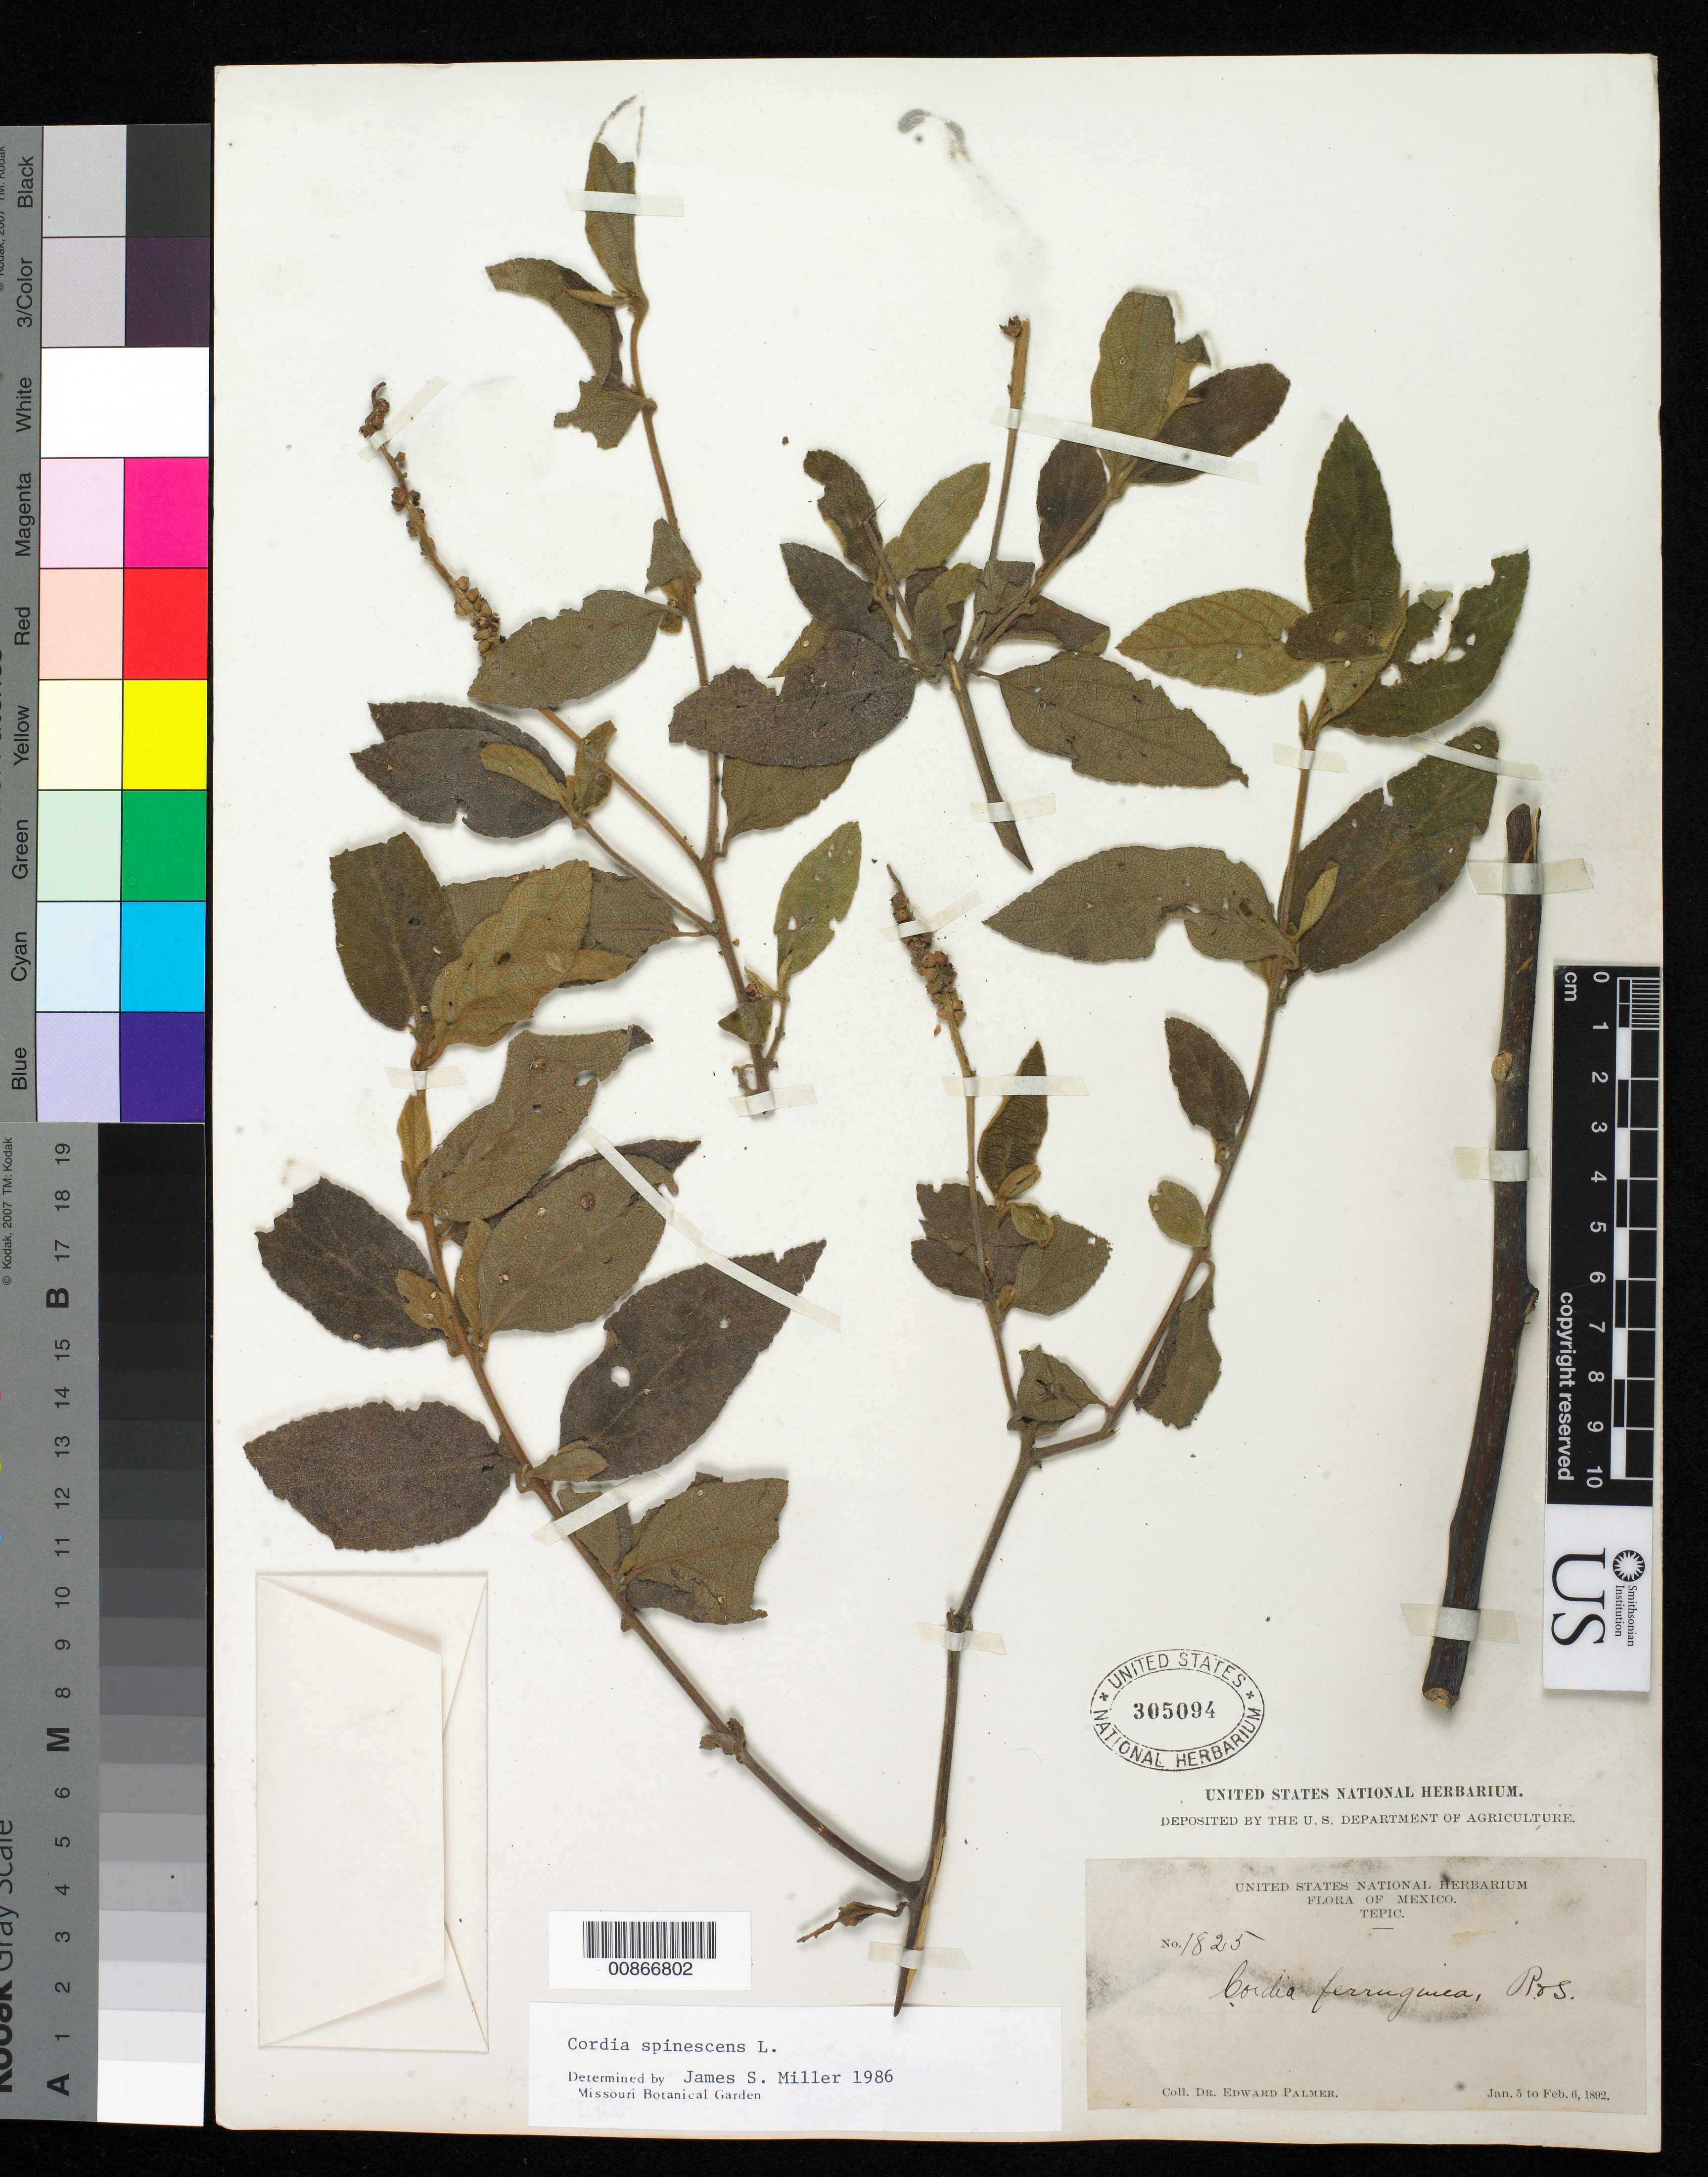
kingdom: Plantae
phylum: Tracheophyta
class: Magnoliopsida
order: Boraginales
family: Cordiaceae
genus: Cordia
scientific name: Cordia spinescens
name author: L.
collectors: E. Palmer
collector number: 1825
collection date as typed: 05 Jan 1892 to 06 Feb 1892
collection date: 1892-01-05/1892-02-06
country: Mexico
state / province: Nayarit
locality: Tepic, Nayarit.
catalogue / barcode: US 305094